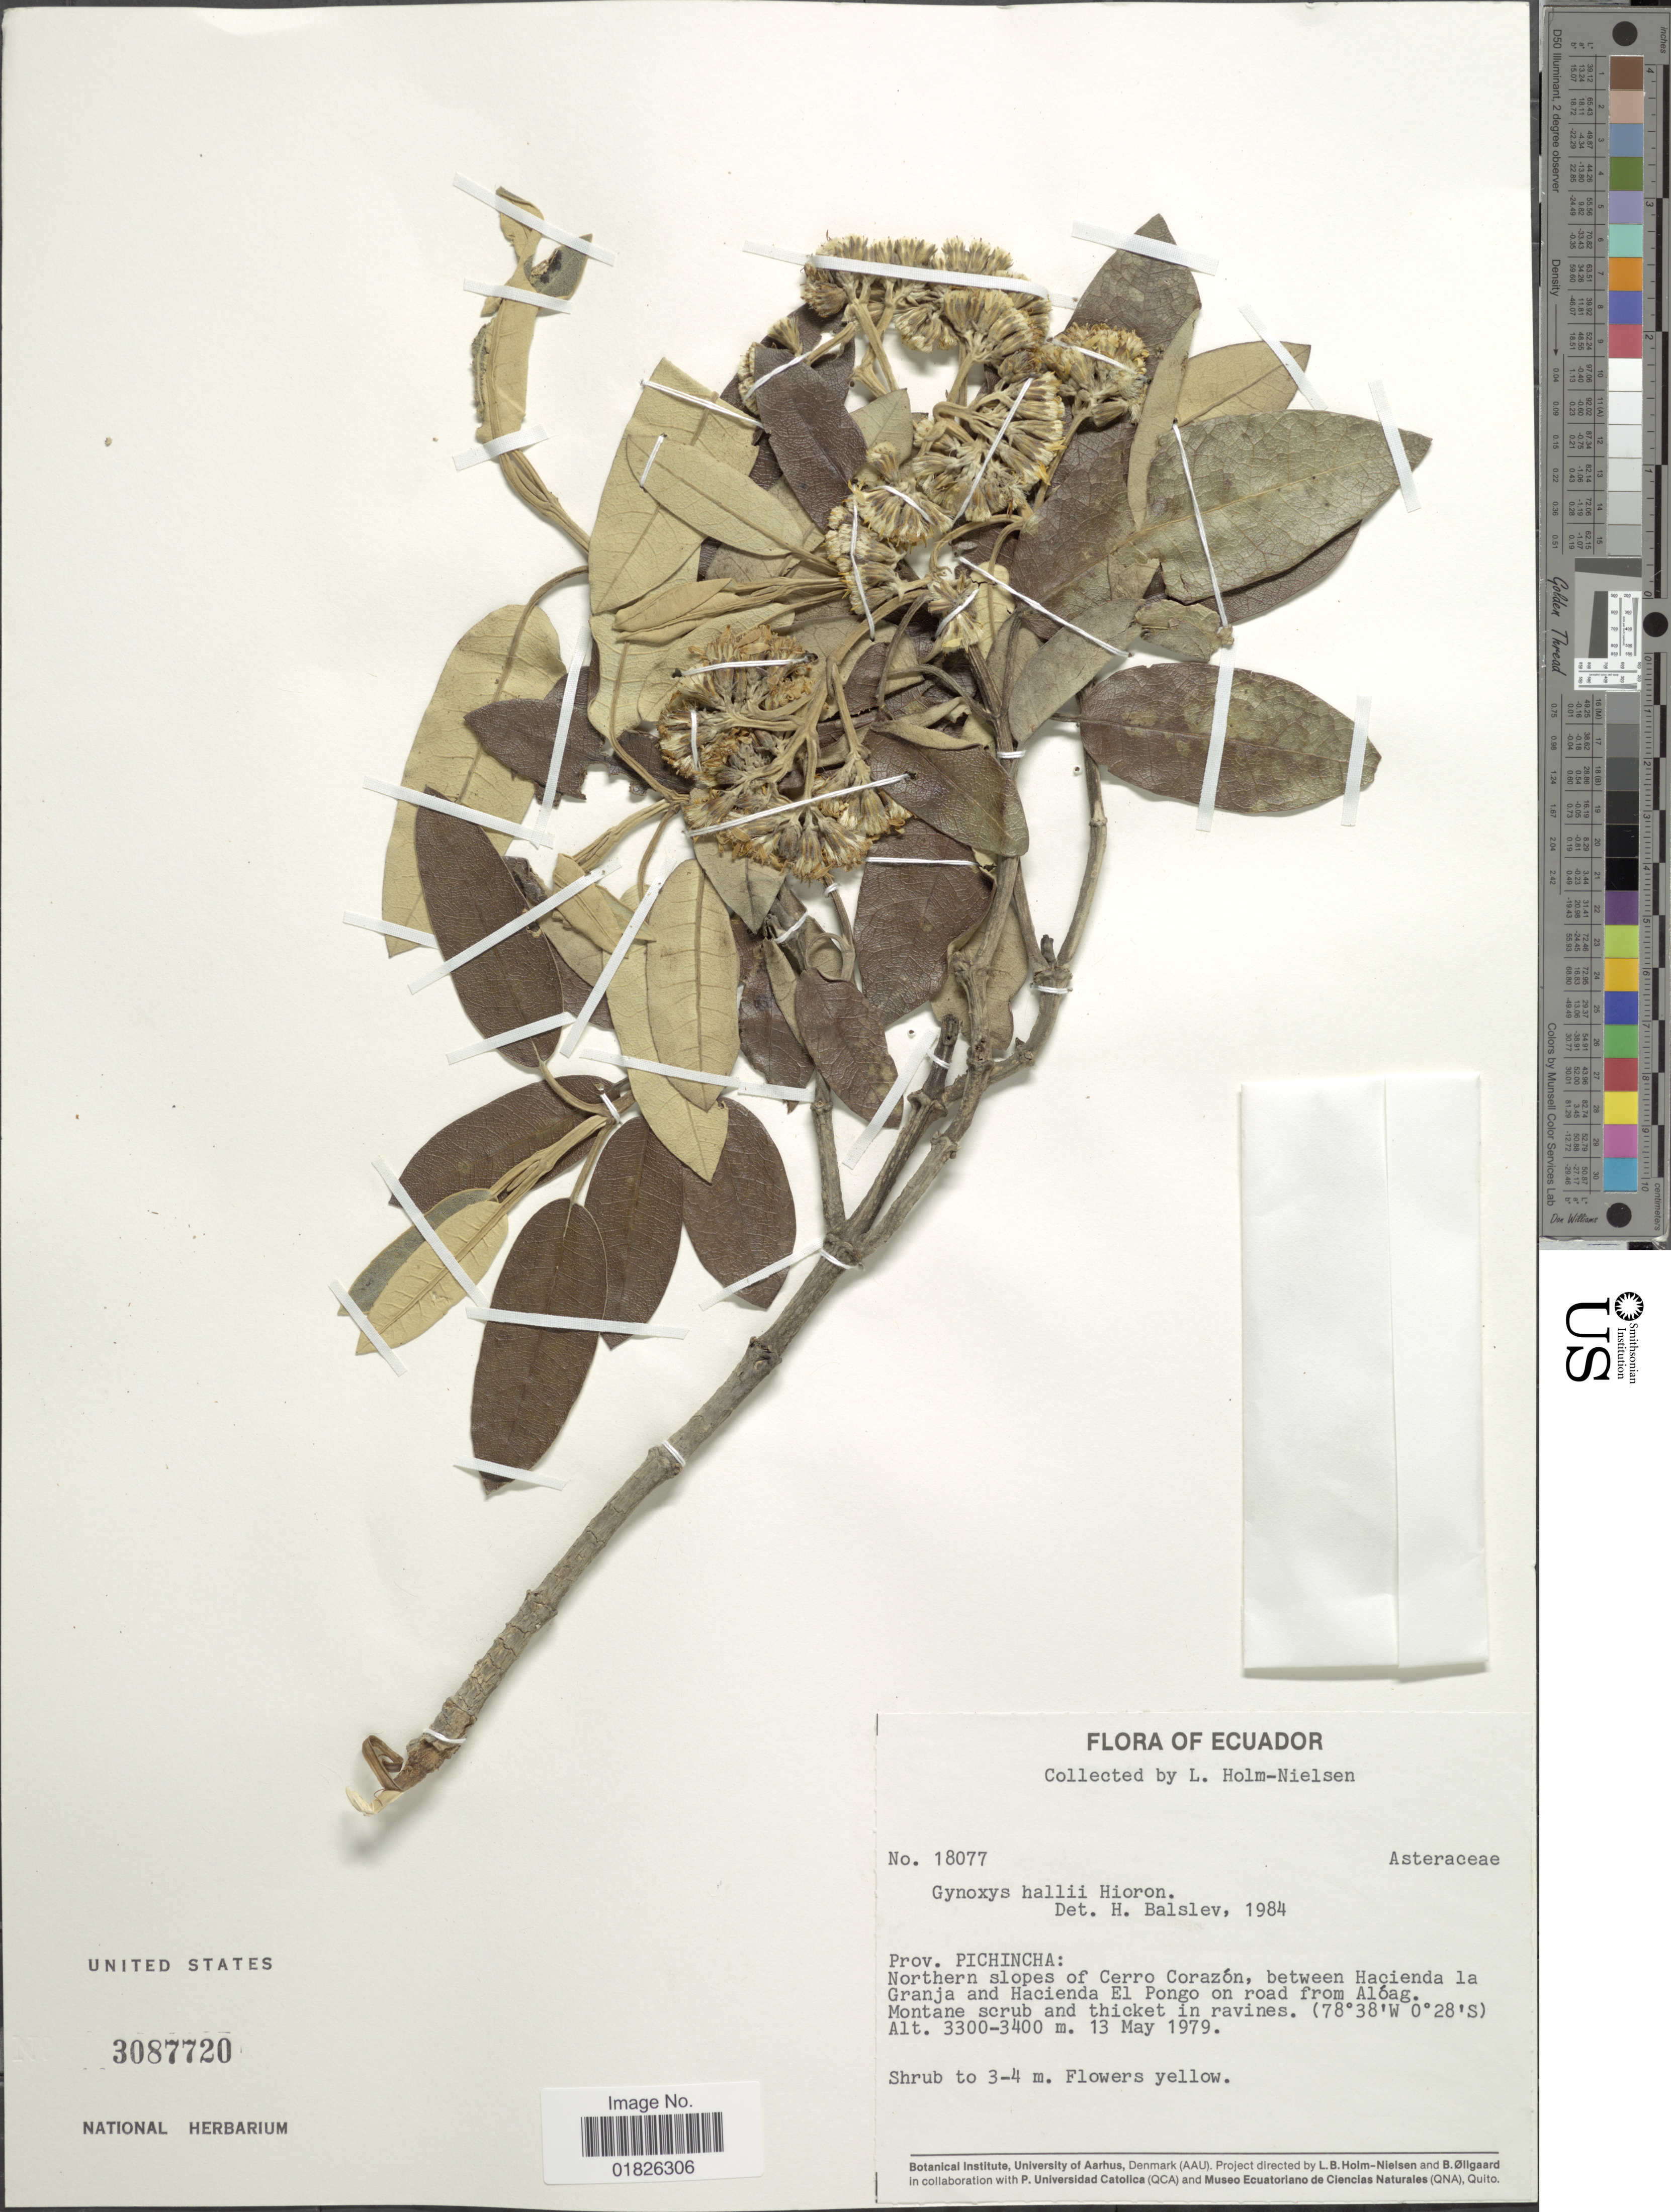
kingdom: Plantae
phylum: Tracheophyta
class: Magnoliopsida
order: Asterales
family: Asteraceae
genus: Gynoxys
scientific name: Gynoxys hallii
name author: Cass.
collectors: L. B. Holm-Nielsen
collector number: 18077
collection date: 1979-05-13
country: Ecuador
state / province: Pichincha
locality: Northern slopes of Cerro Corazon, between Hacienda la Granja and Hacienda El Pongo on road from Aloag, in ravines.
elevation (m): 3300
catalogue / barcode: US 3087720